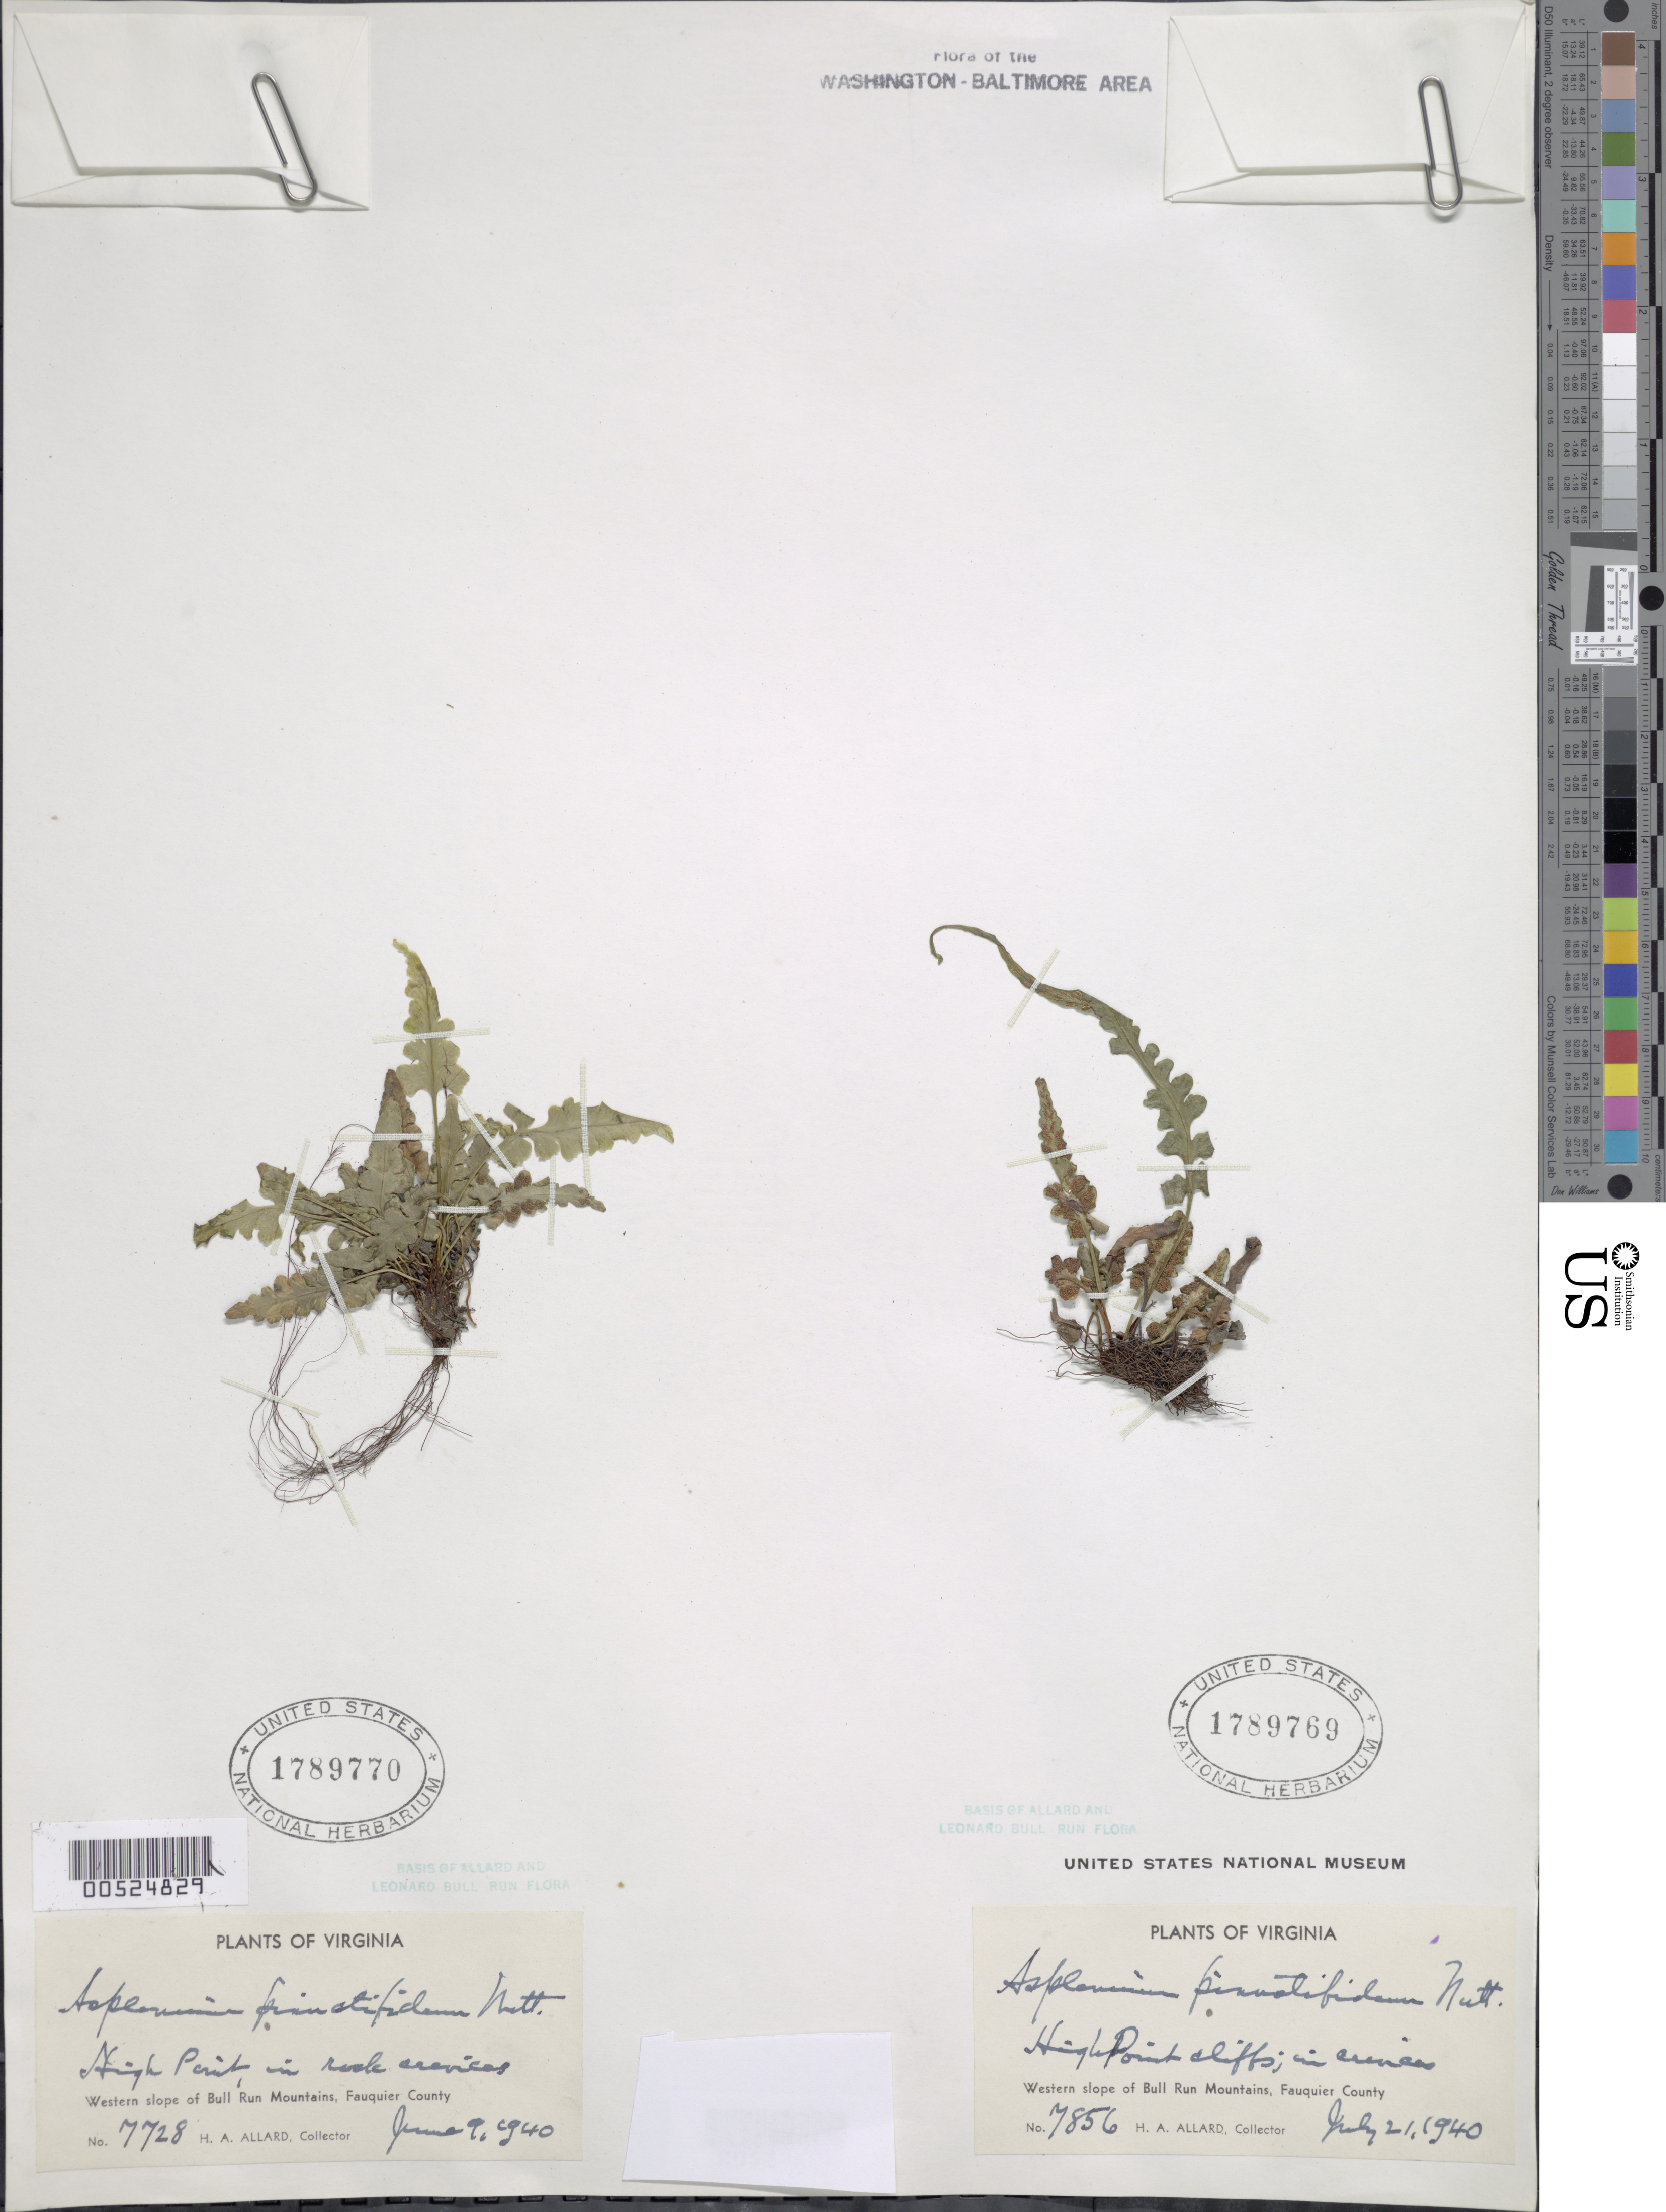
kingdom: Plantae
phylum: Tracheophyta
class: Polypodiopsida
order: Polypodiales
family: Aspleniaceae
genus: Asplenium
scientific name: Asplenium pinnatifidum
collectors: H. A. Allard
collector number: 7728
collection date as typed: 09 Jun 1940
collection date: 1940-06-09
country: United States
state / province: Virginia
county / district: Fauquier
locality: High Point, W slope of Bull Run Mountains Bull Run Mts.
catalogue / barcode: US 1789770